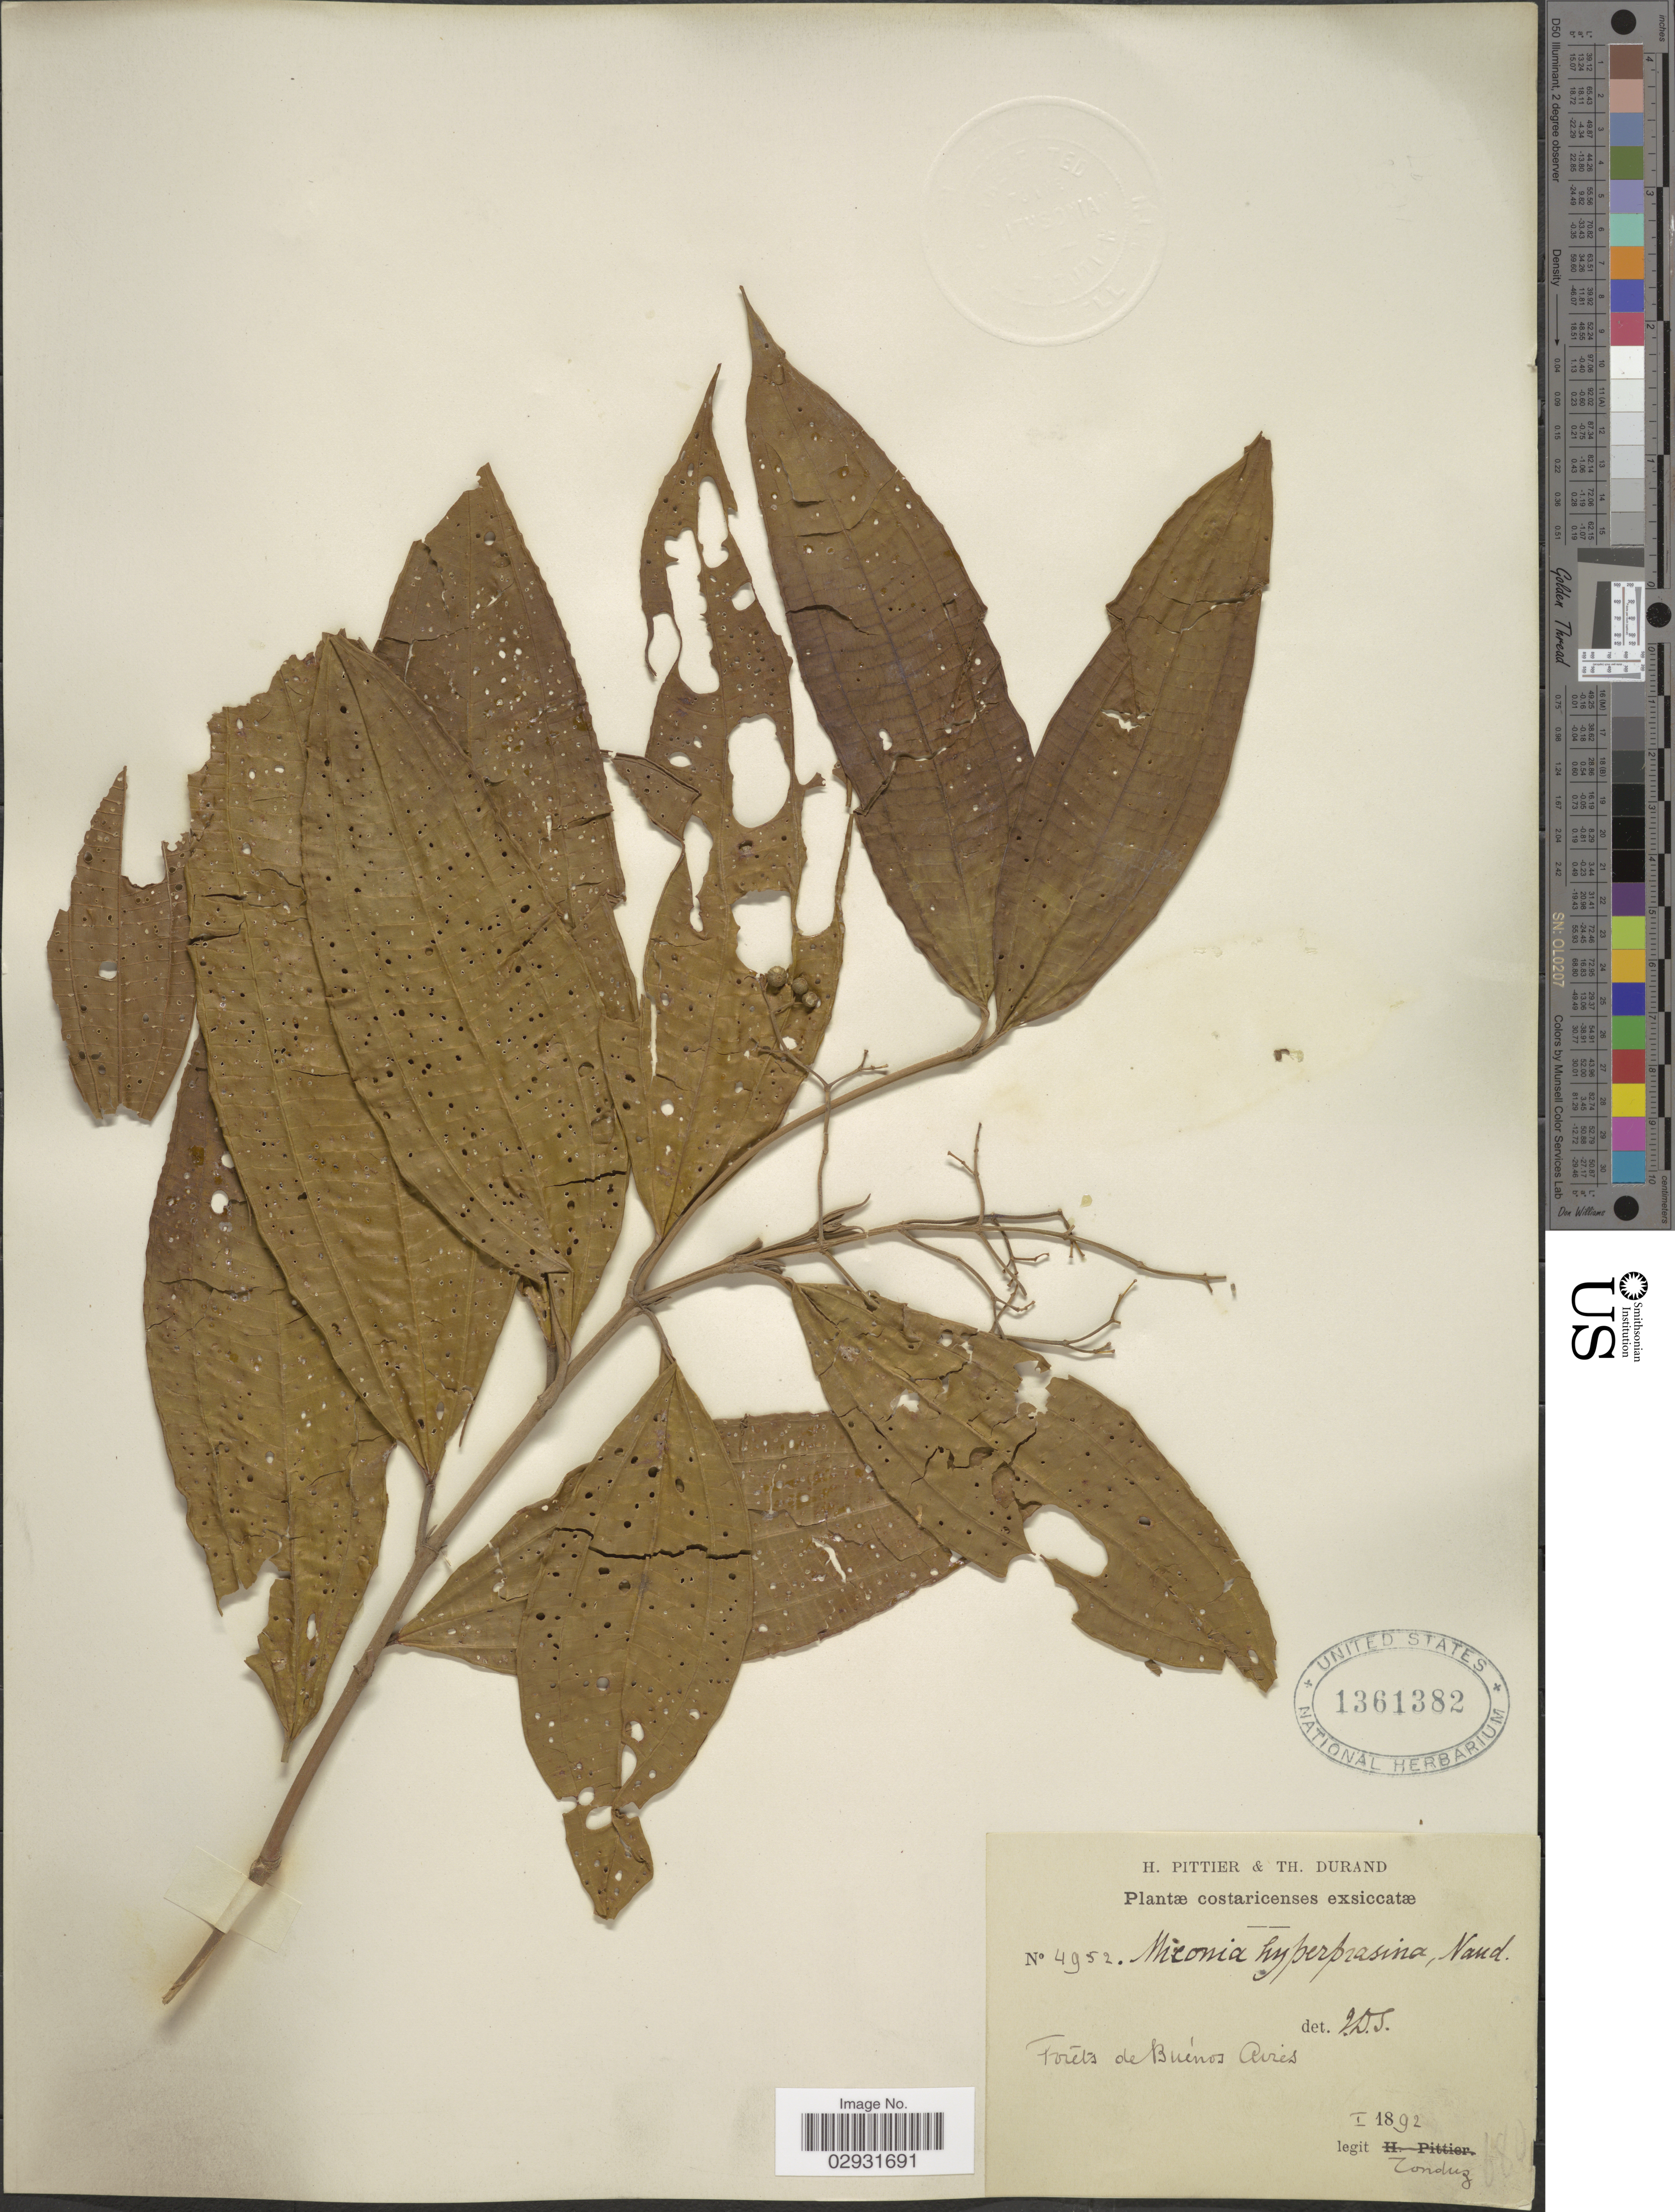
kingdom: Plantae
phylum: Tracheophyta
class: Magnoliopsida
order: Myrtales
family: Melastomataceae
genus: Miconia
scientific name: Miconia affinis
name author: DC.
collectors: Tonduz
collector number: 4952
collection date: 1892-01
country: Costa Rica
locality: Forêts de Buénos Aires.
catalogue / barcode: US 1361382